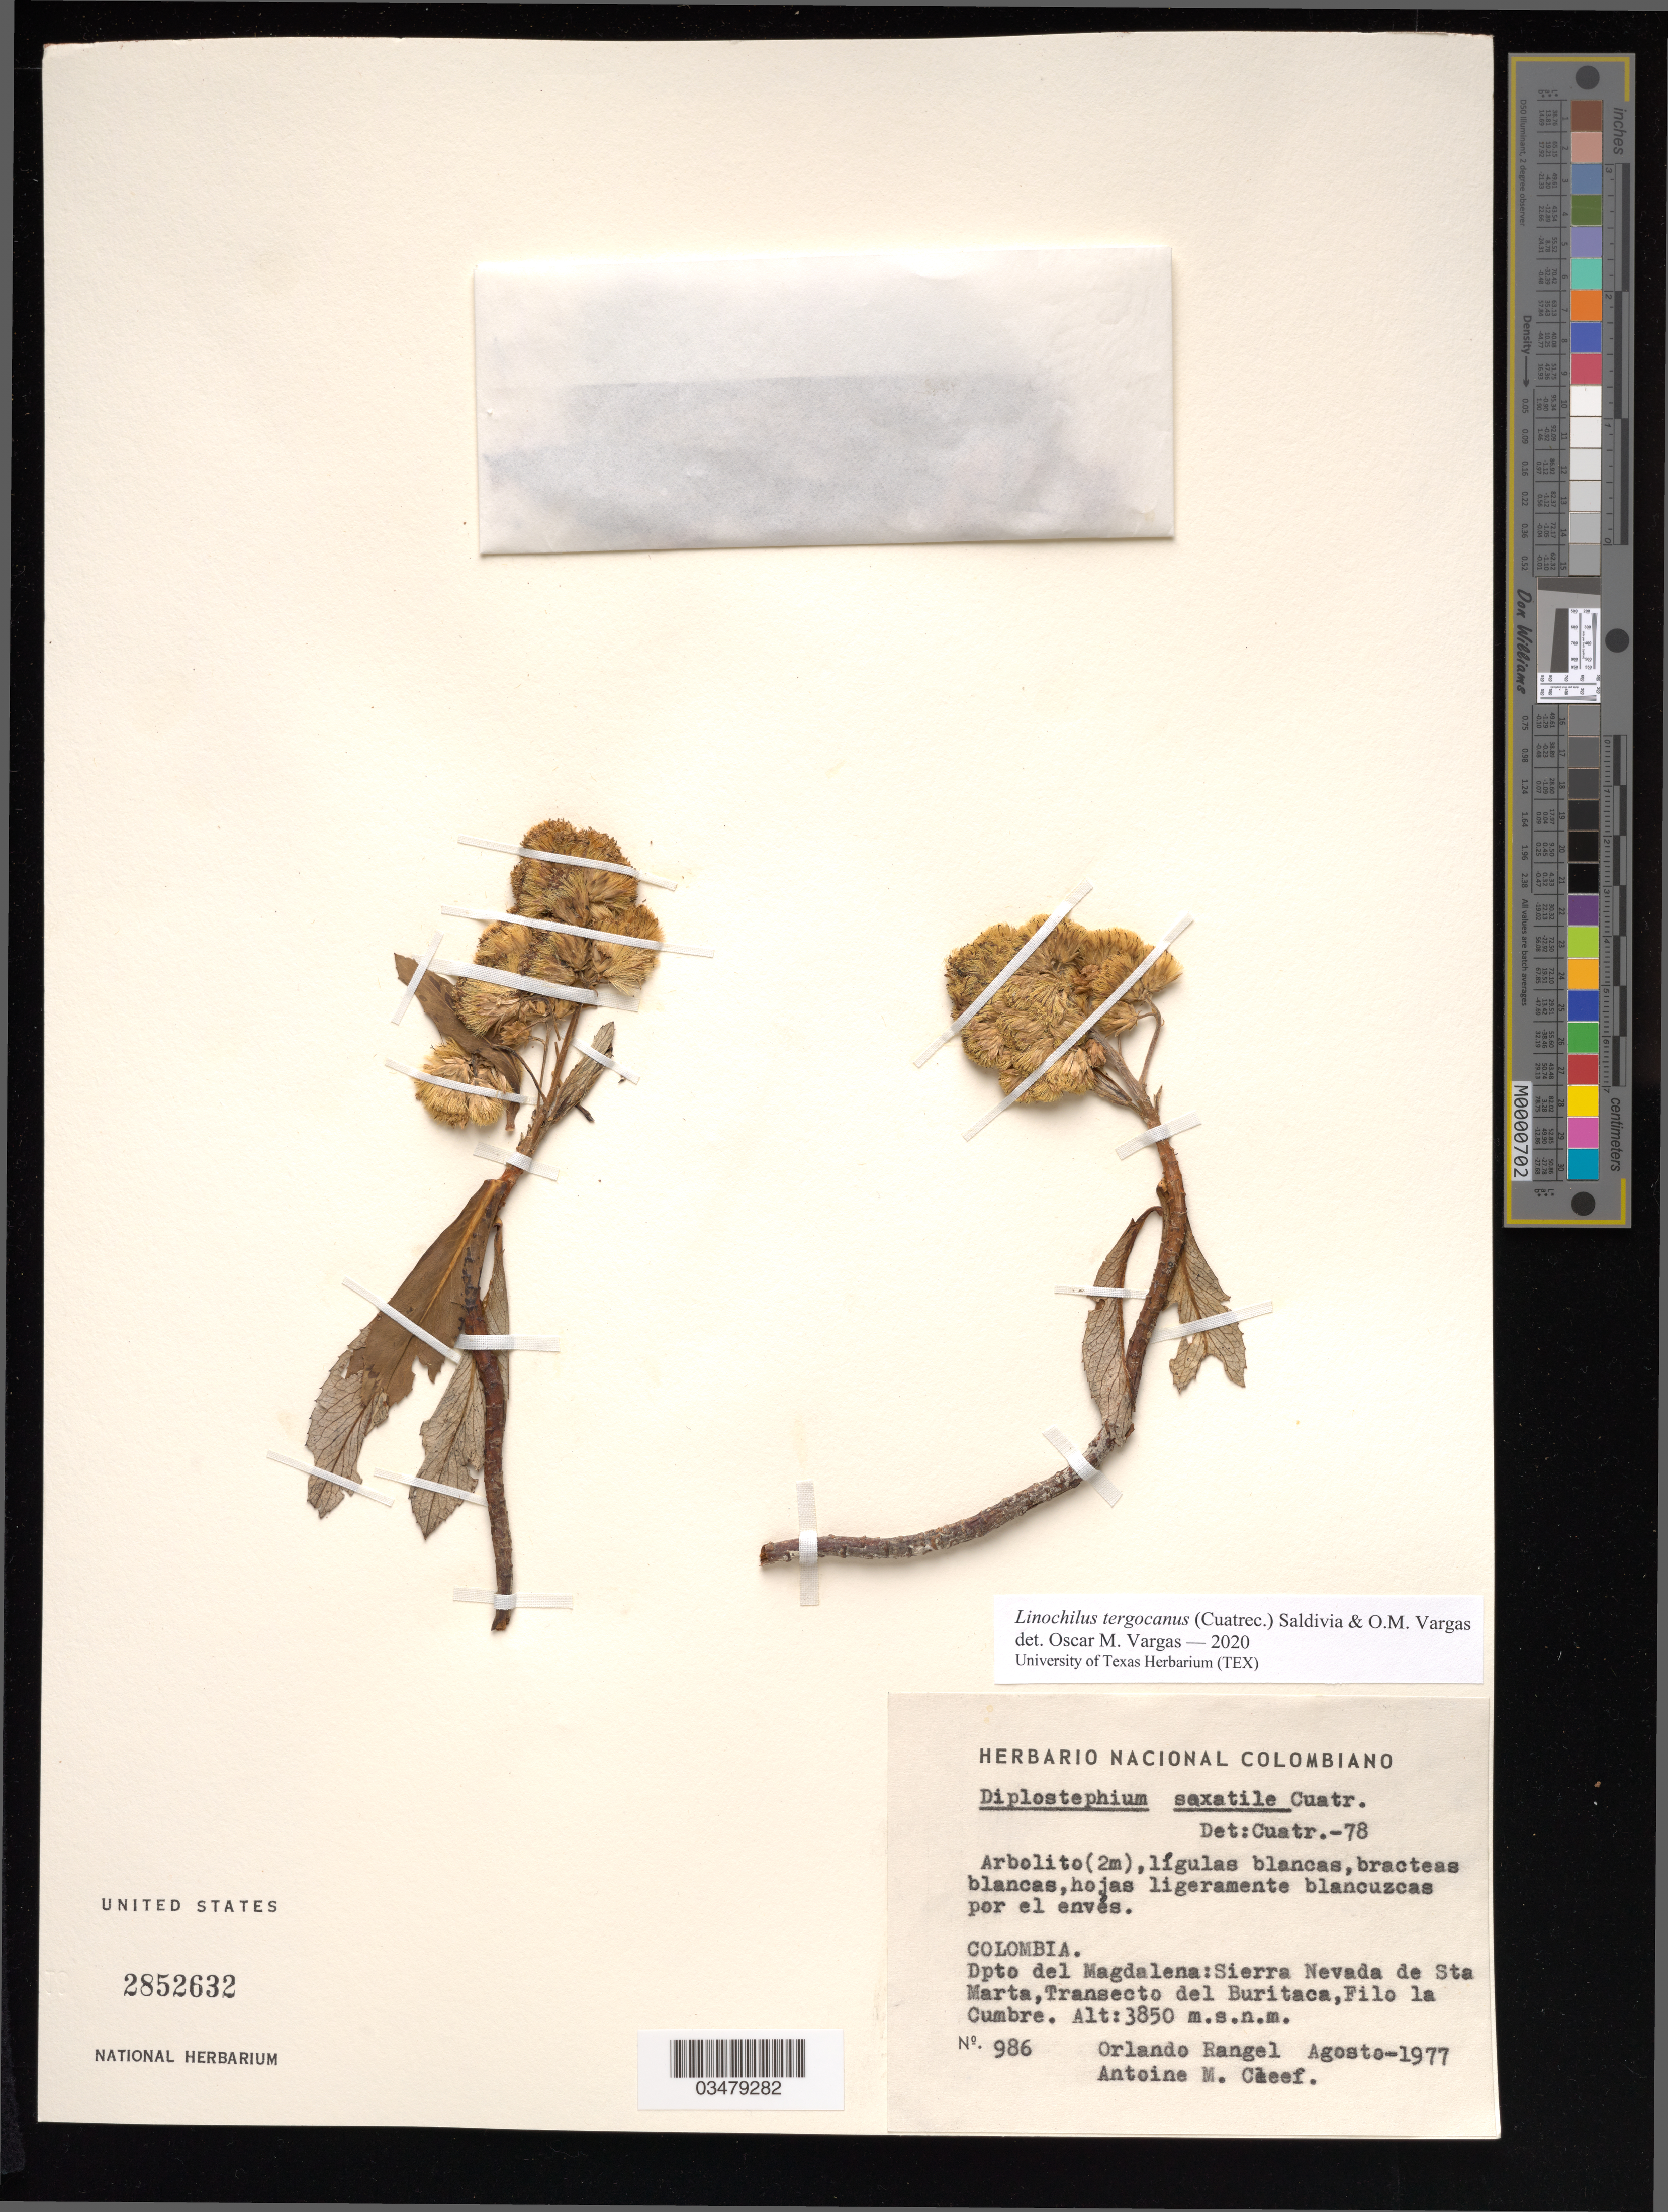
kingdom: Plantae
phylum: Tracheophyta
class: Magnoliopsida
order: Asterales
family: Asteraceae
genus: Linochilus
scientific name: Linochilus tergocanus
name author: (Cuatrec.) Saldivia & O.M. Vargas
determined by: Vargas, Oscar M.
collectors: O. Rangel, A. M. Cleef & et al.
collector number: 986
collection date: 1977-08-19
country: Colombia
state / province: Magdalena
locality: Sierra Nevada de Santa Marta. Transecto del Buritaca. (Filo La Cumbre)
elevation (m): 3850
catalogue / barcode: US 2852632